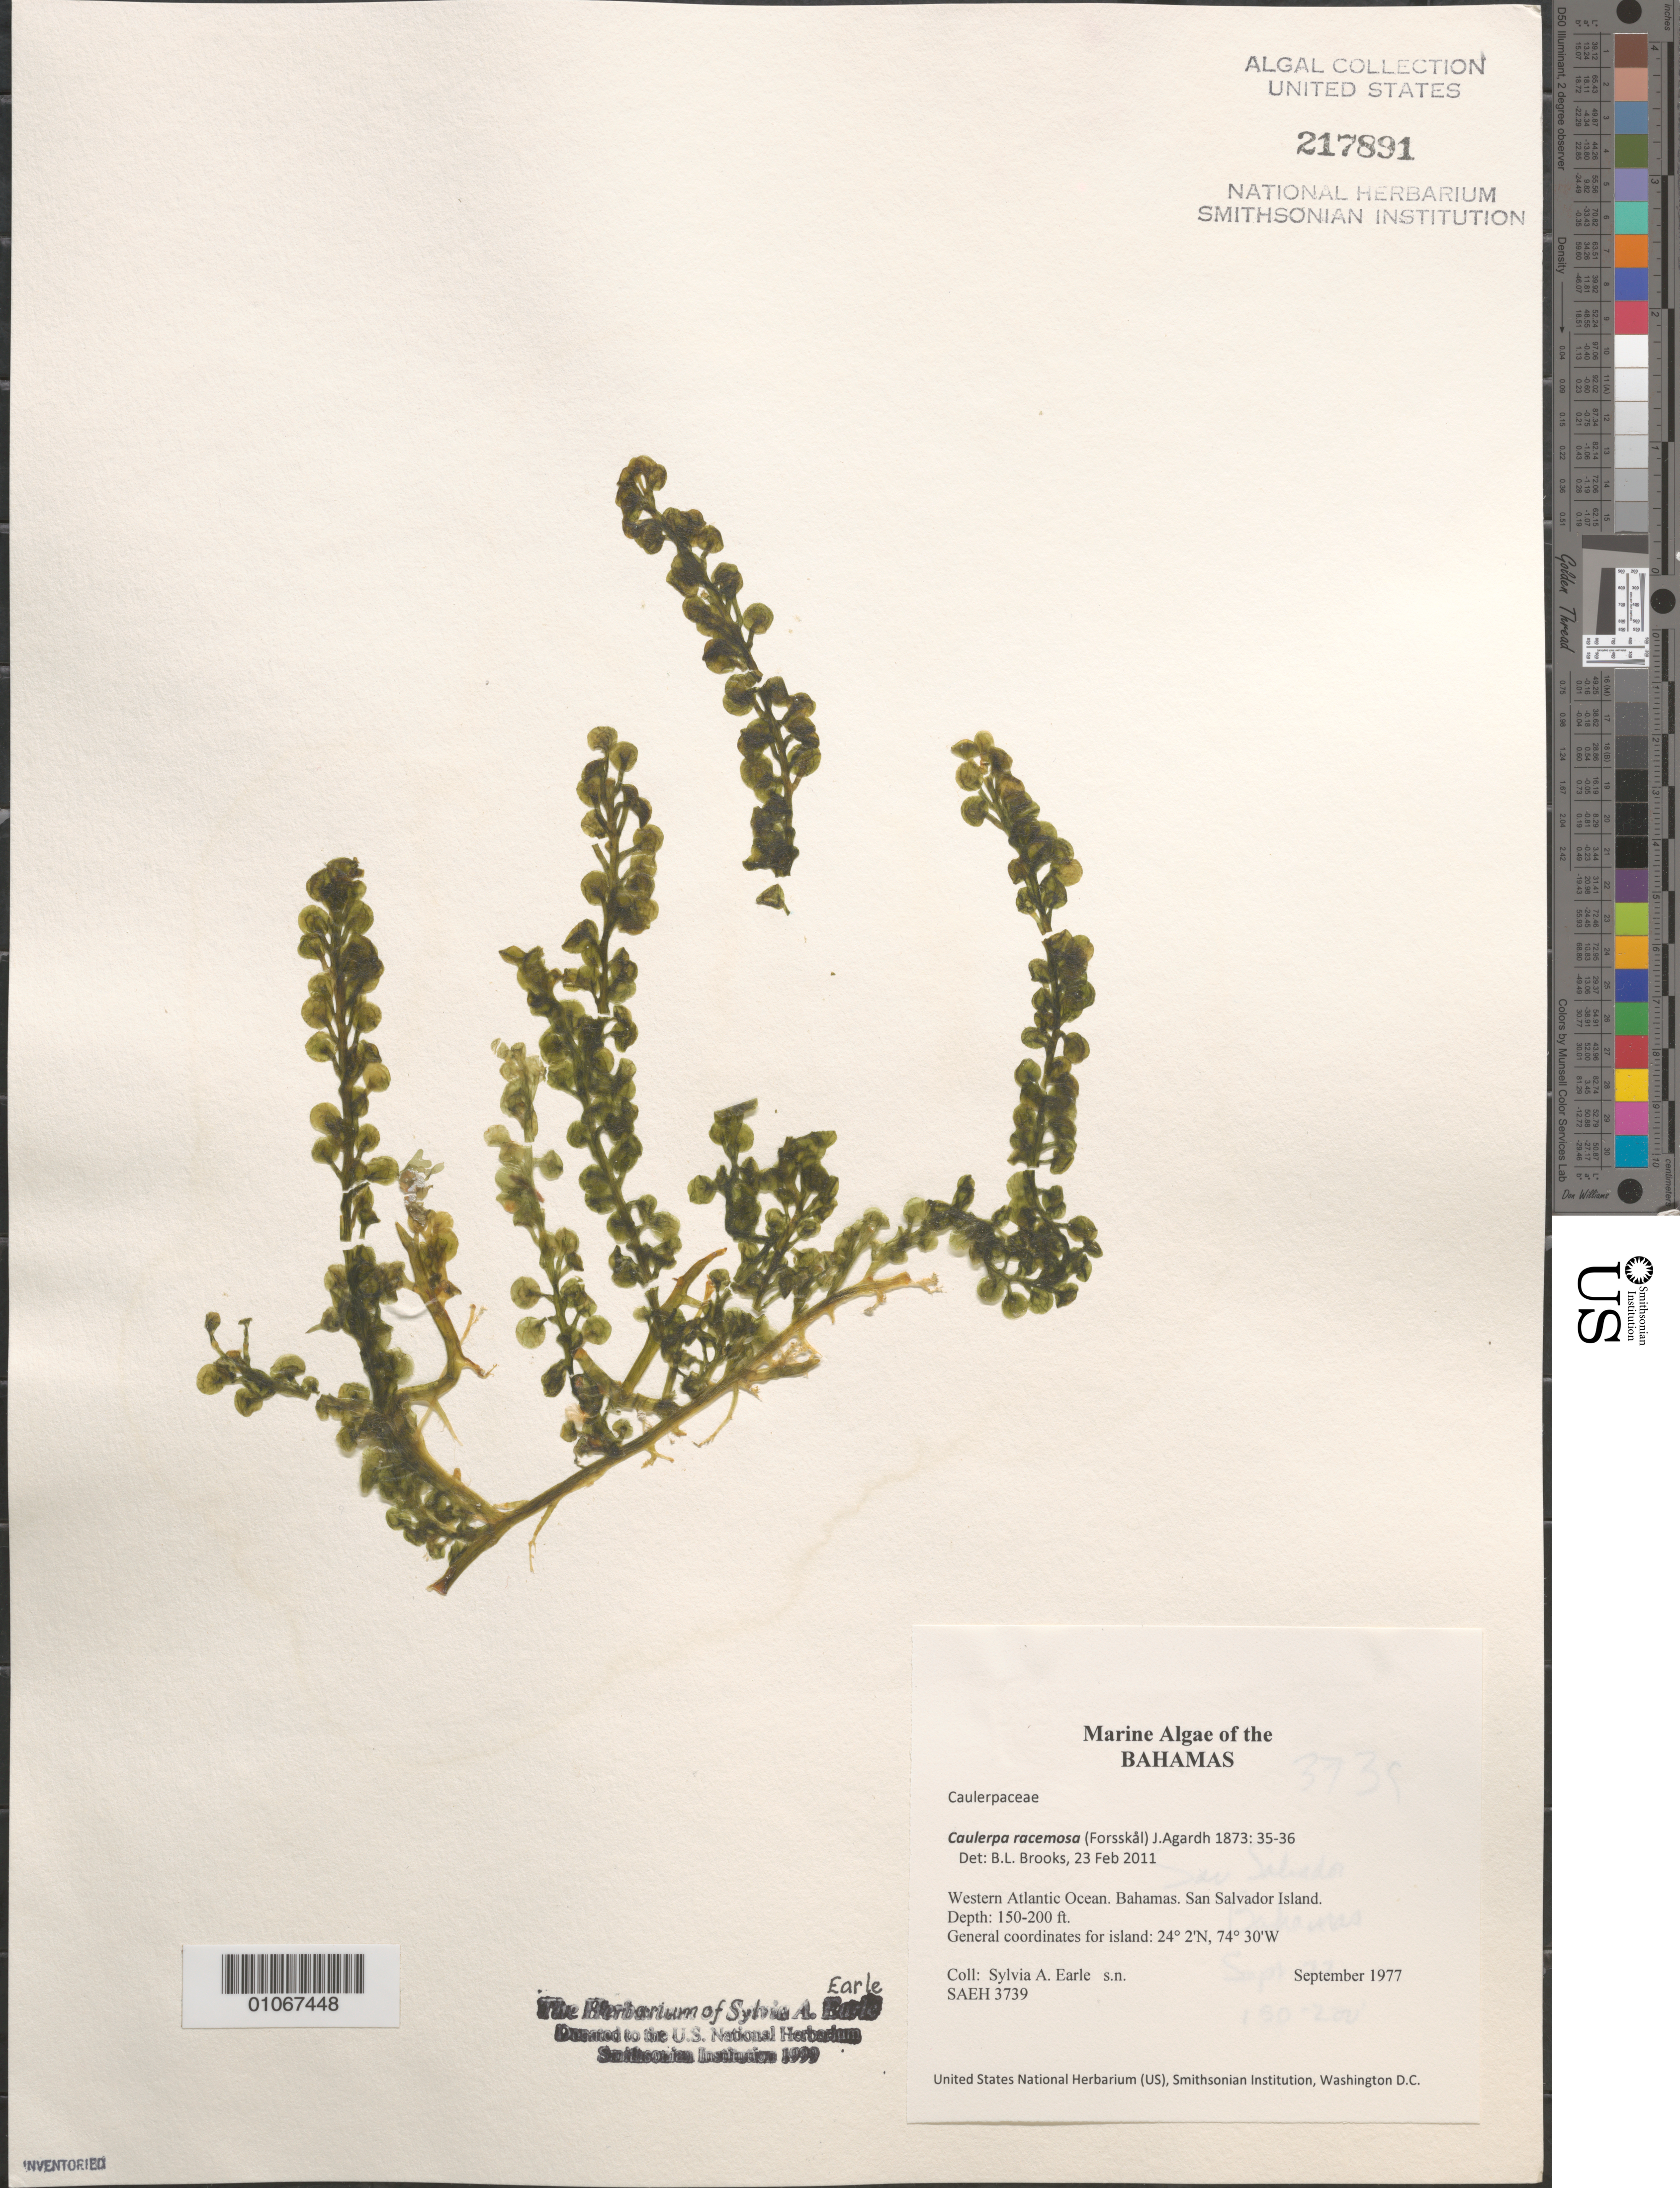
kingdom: Plantae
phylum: Chlorophyta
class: Ulvophyceae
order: Bryopsidales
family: Caulerpaceae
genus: Caulerpa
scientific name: Caulerpa racemosa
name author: (Forssk.) J. Agardh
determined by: Brooks, B. L., (BOT), Smithsonian Institution - National Museum of Natural History (UNITED STATES)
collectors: S. A. Earle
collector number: SAEH 3739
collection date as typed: Sep 1977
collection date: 1977-09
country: Bahamas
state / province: San Salvador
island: San Salvador Island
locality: Western Atlantic Ocean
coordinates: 24 2'N, 74 30'W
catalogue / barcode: US 217891